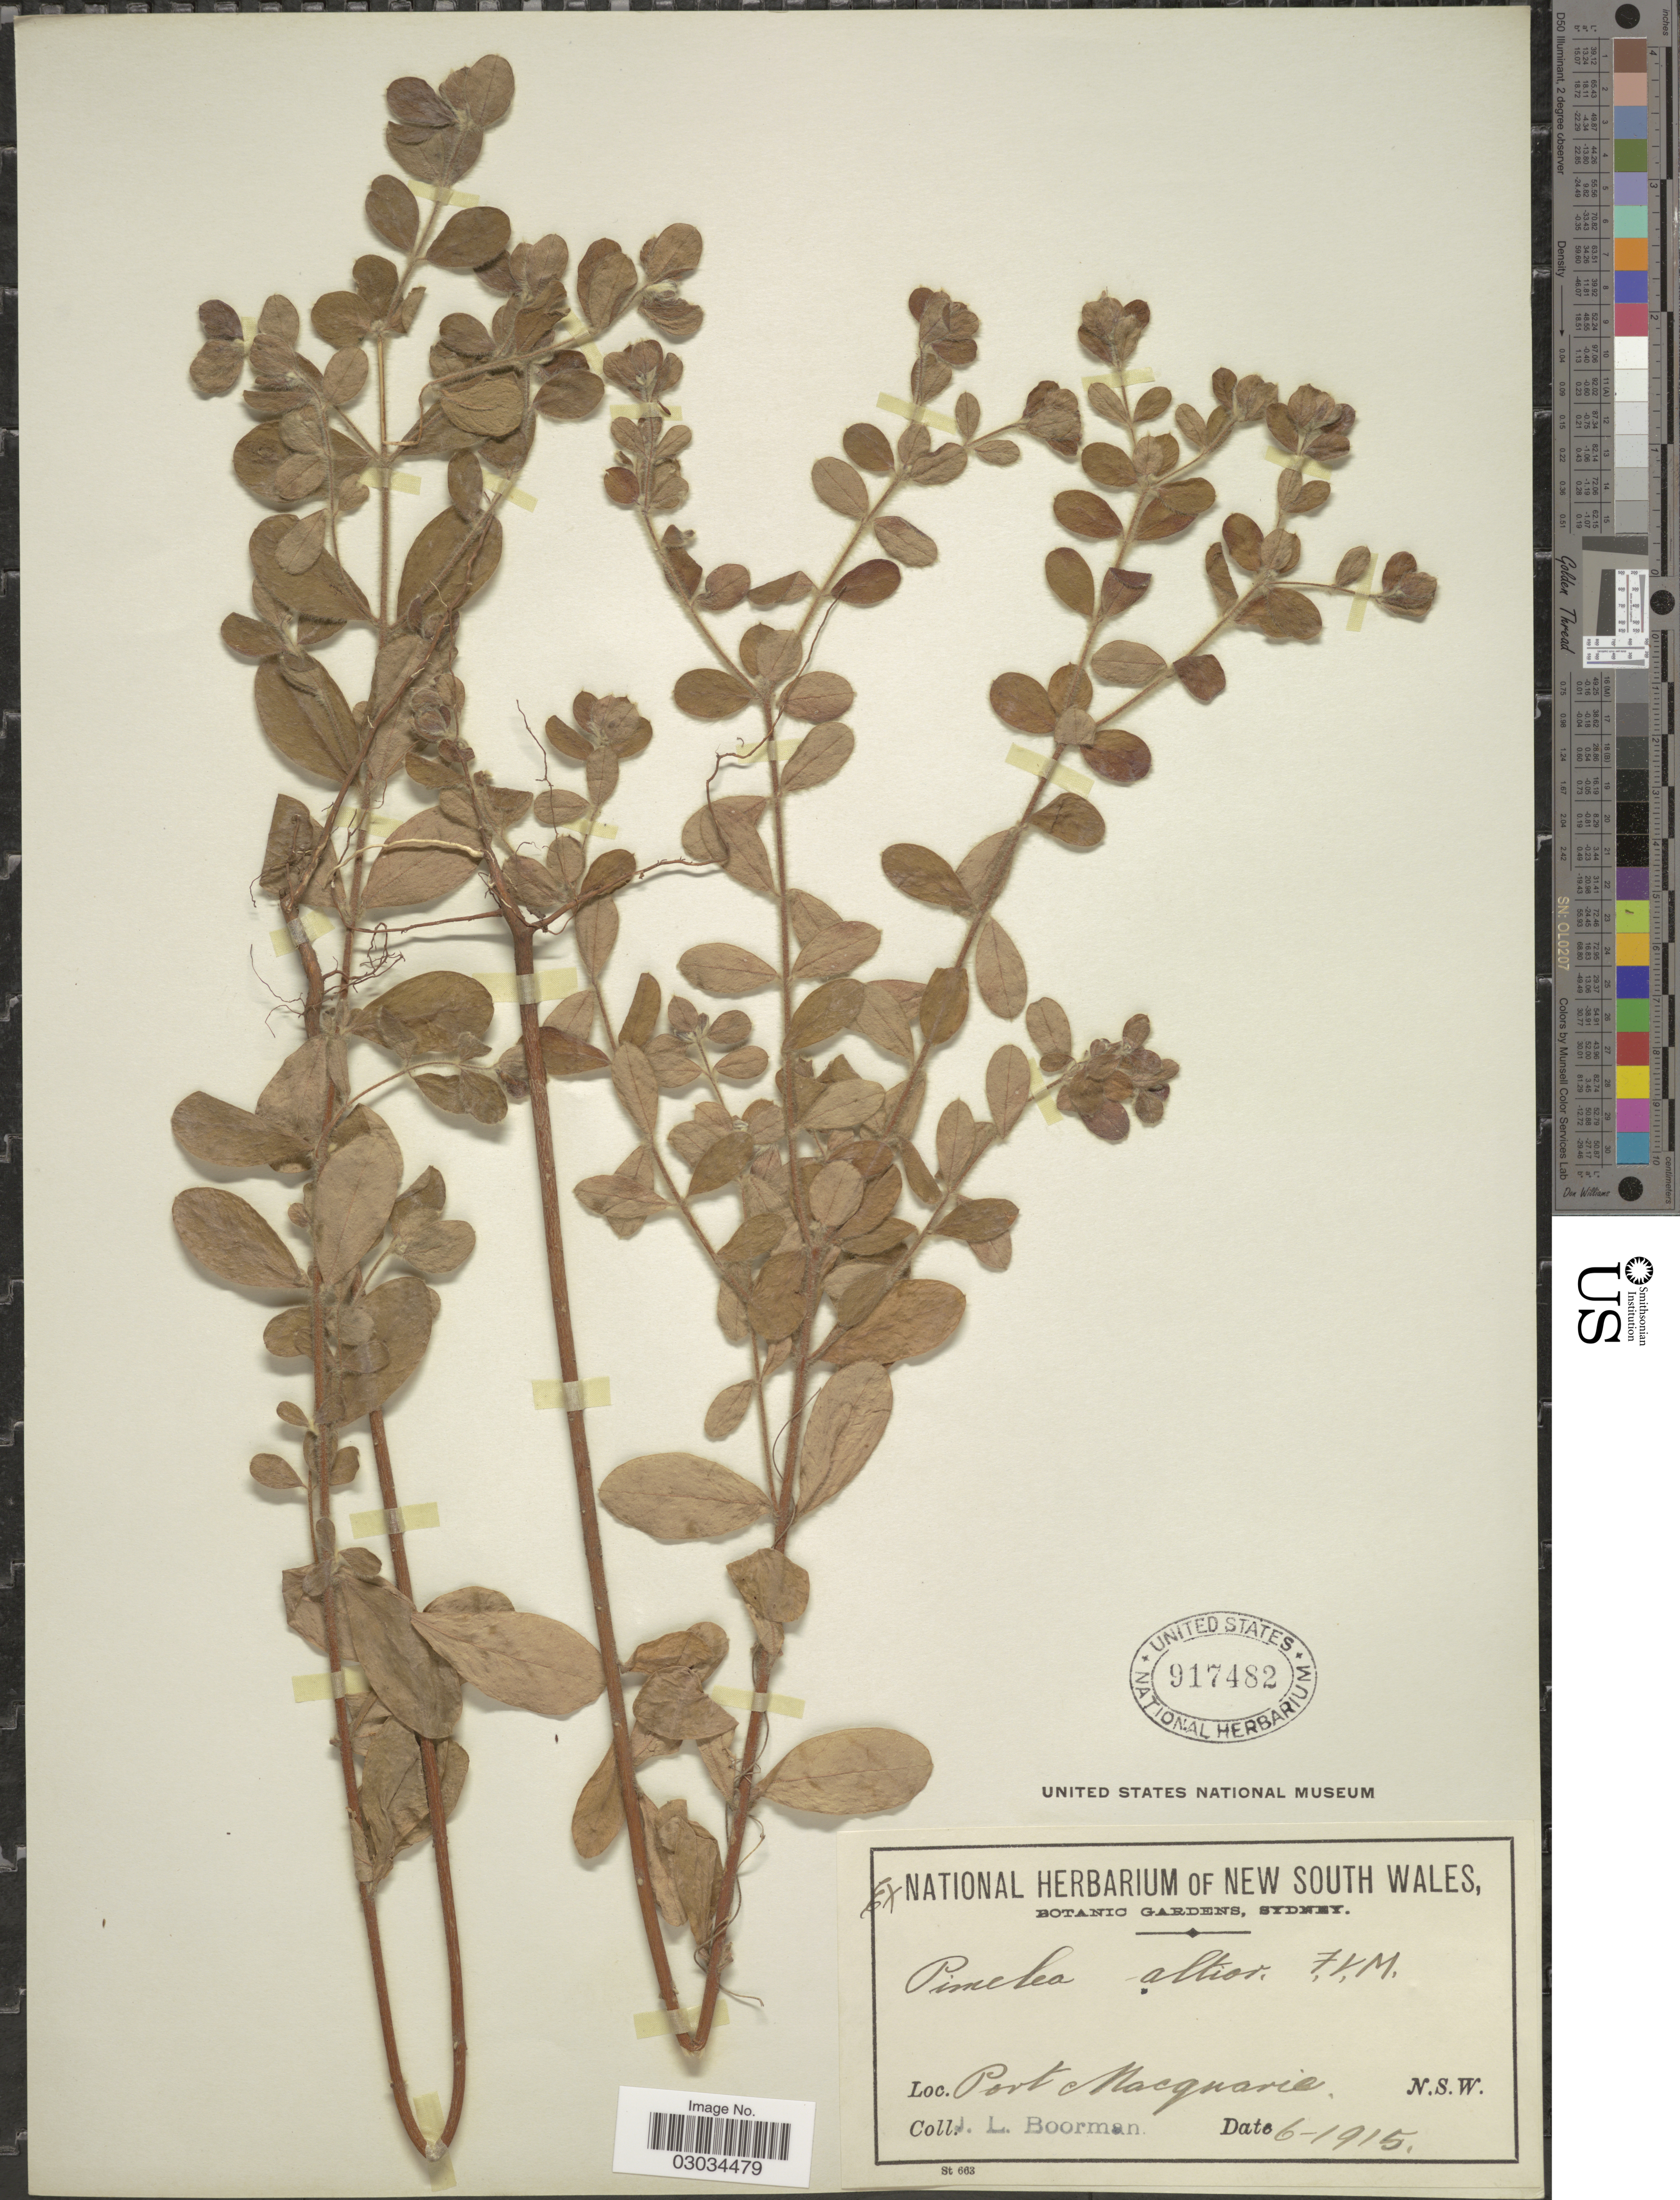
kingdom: Plantae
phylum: Tracheophyta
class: Magnoliopsida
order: Malvales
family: Thymelaeaceae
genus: Pimelea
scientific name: Pimelea altior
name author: F. Muell.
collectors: J. Boorman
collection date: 1915-06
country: Australia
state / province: New South Wales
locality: Port Macquarie. N. S. W.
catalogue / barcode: US 917482